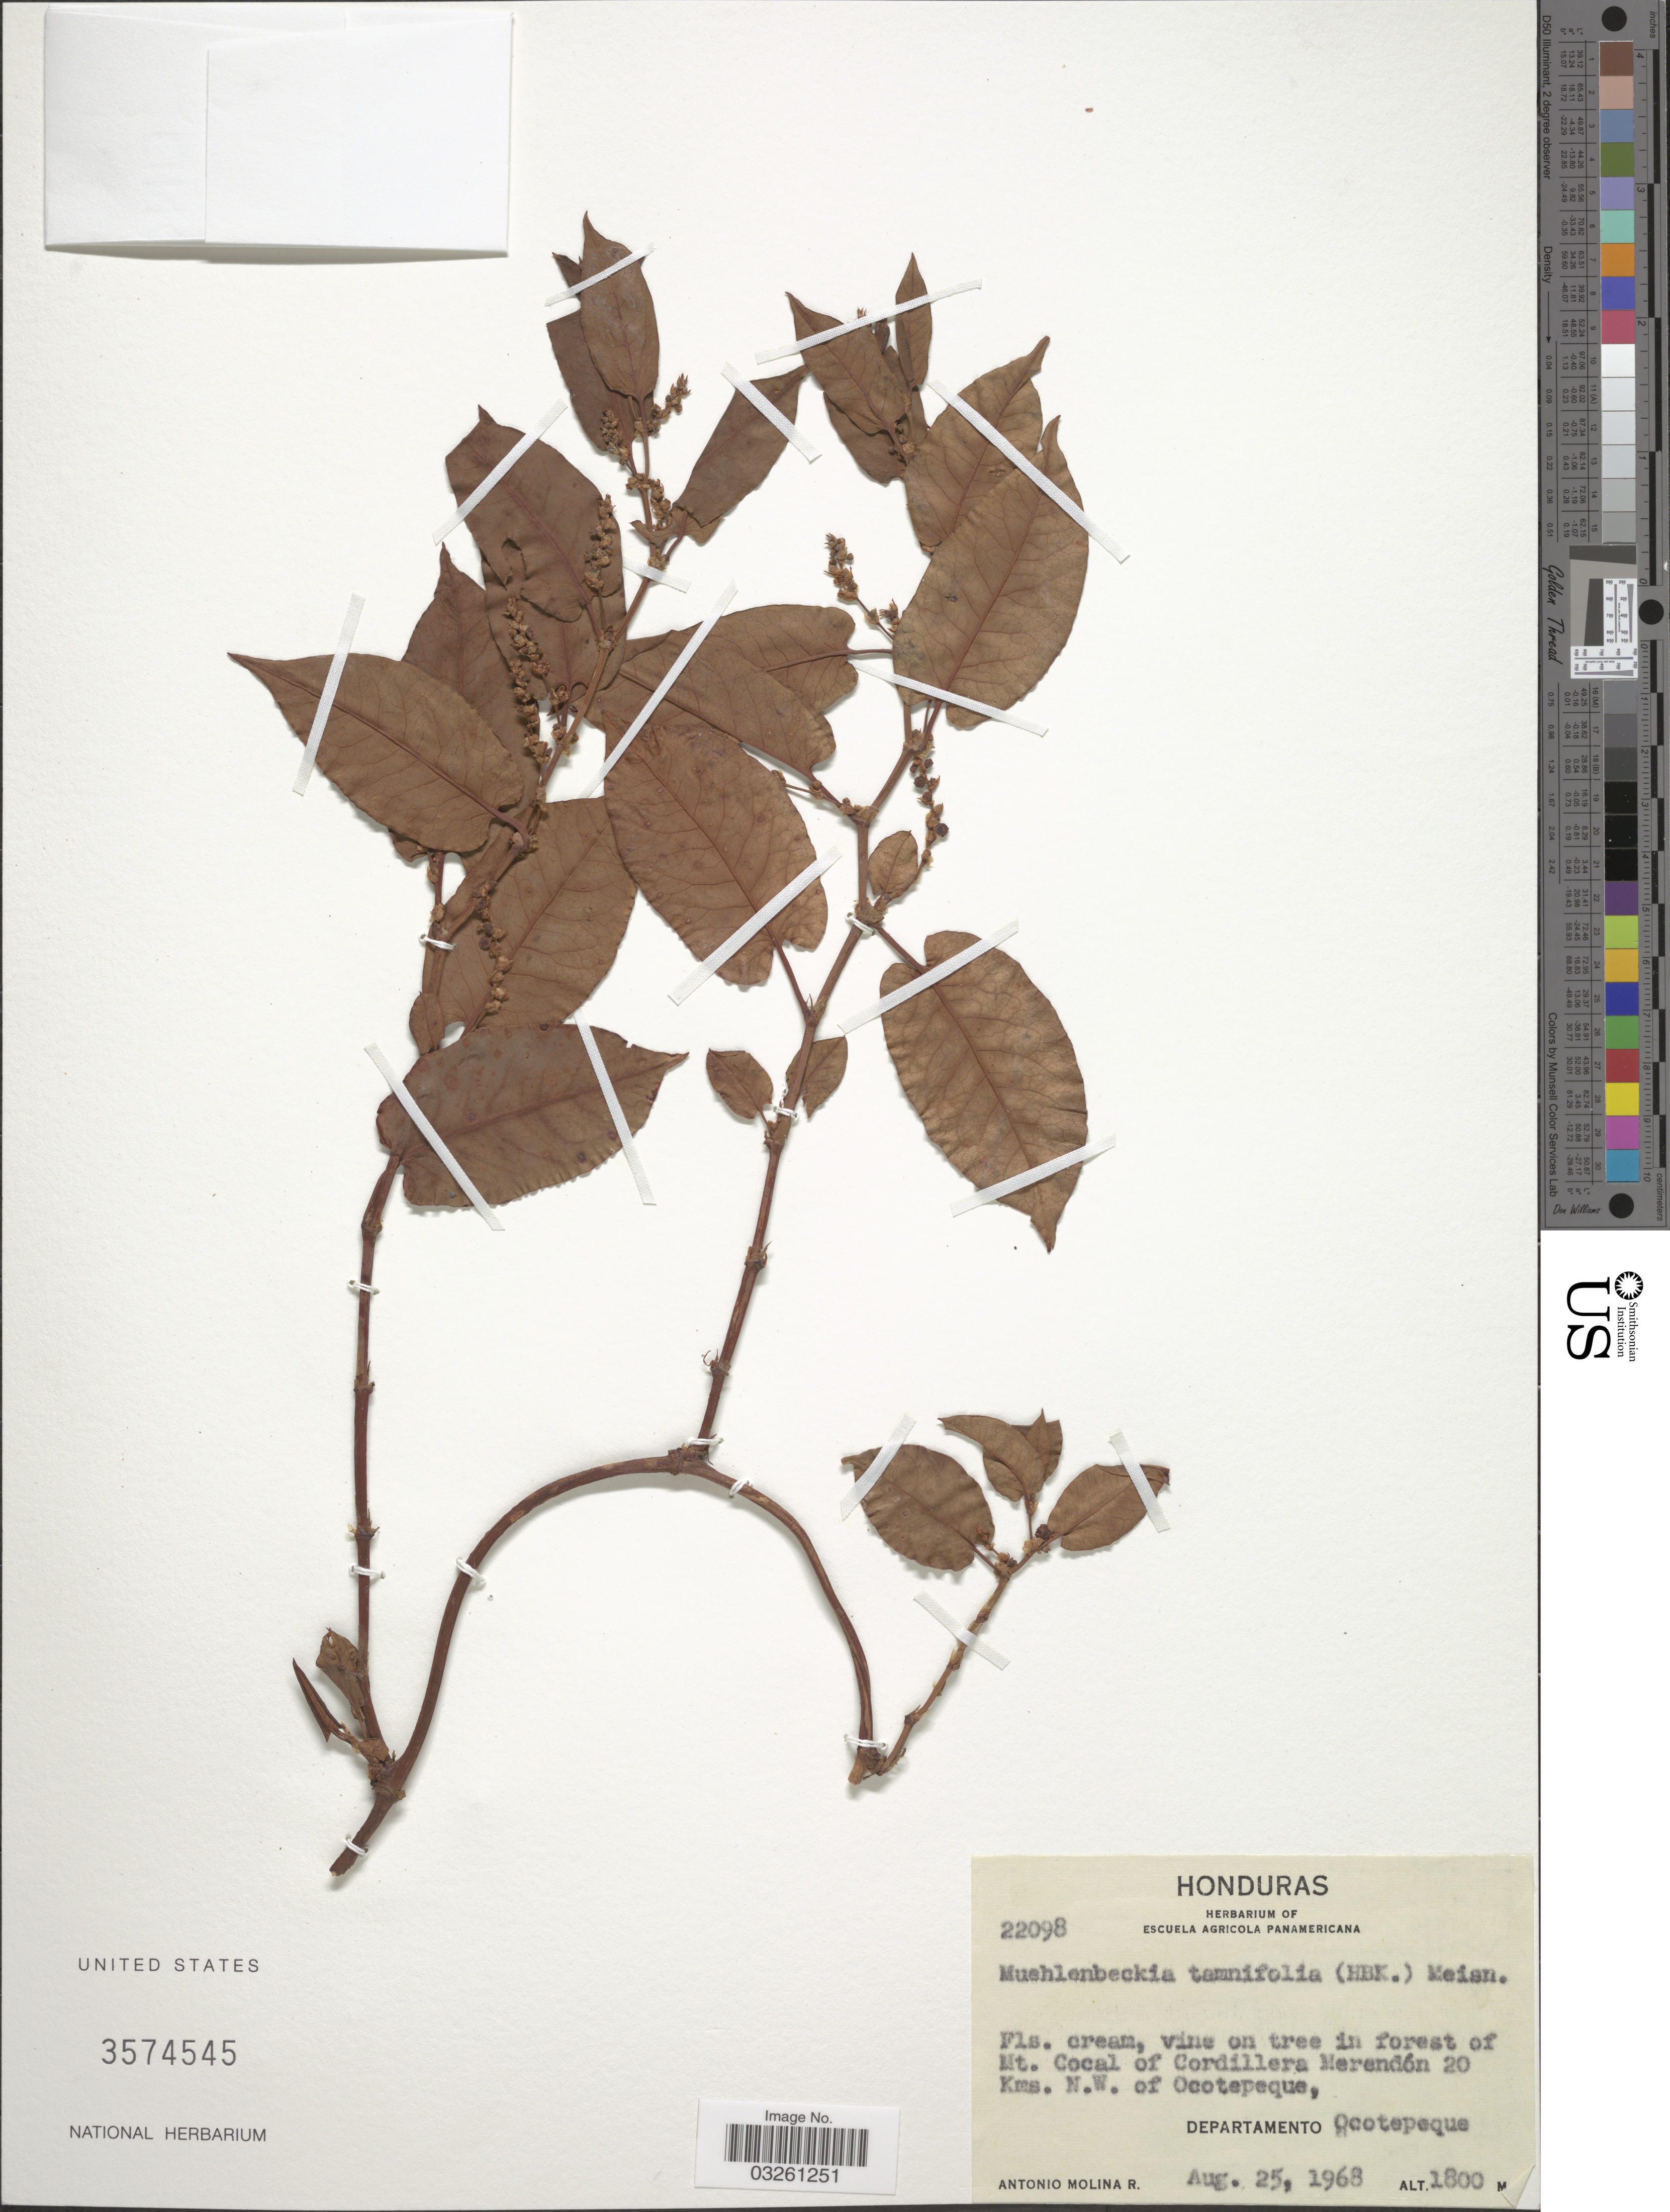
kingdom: Plantae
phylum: Tracheophyta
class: Magnoliopsida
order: Caryophyllales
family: Polygonaceae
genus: Muehlenbeckia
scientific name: Muehlenbeckia tamnifolia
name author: (Kunth) Meisn.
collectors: A. Molina R.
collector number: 22098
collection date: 1968-08-25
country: Honduras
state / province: Ocotepeque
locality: In forest of Mt. Cocal of Cordillera Merendón 20 Kms. N. W. of Ocotepeque, Departamento Ocotepeque.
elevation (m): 1800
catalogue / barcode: US 3574545